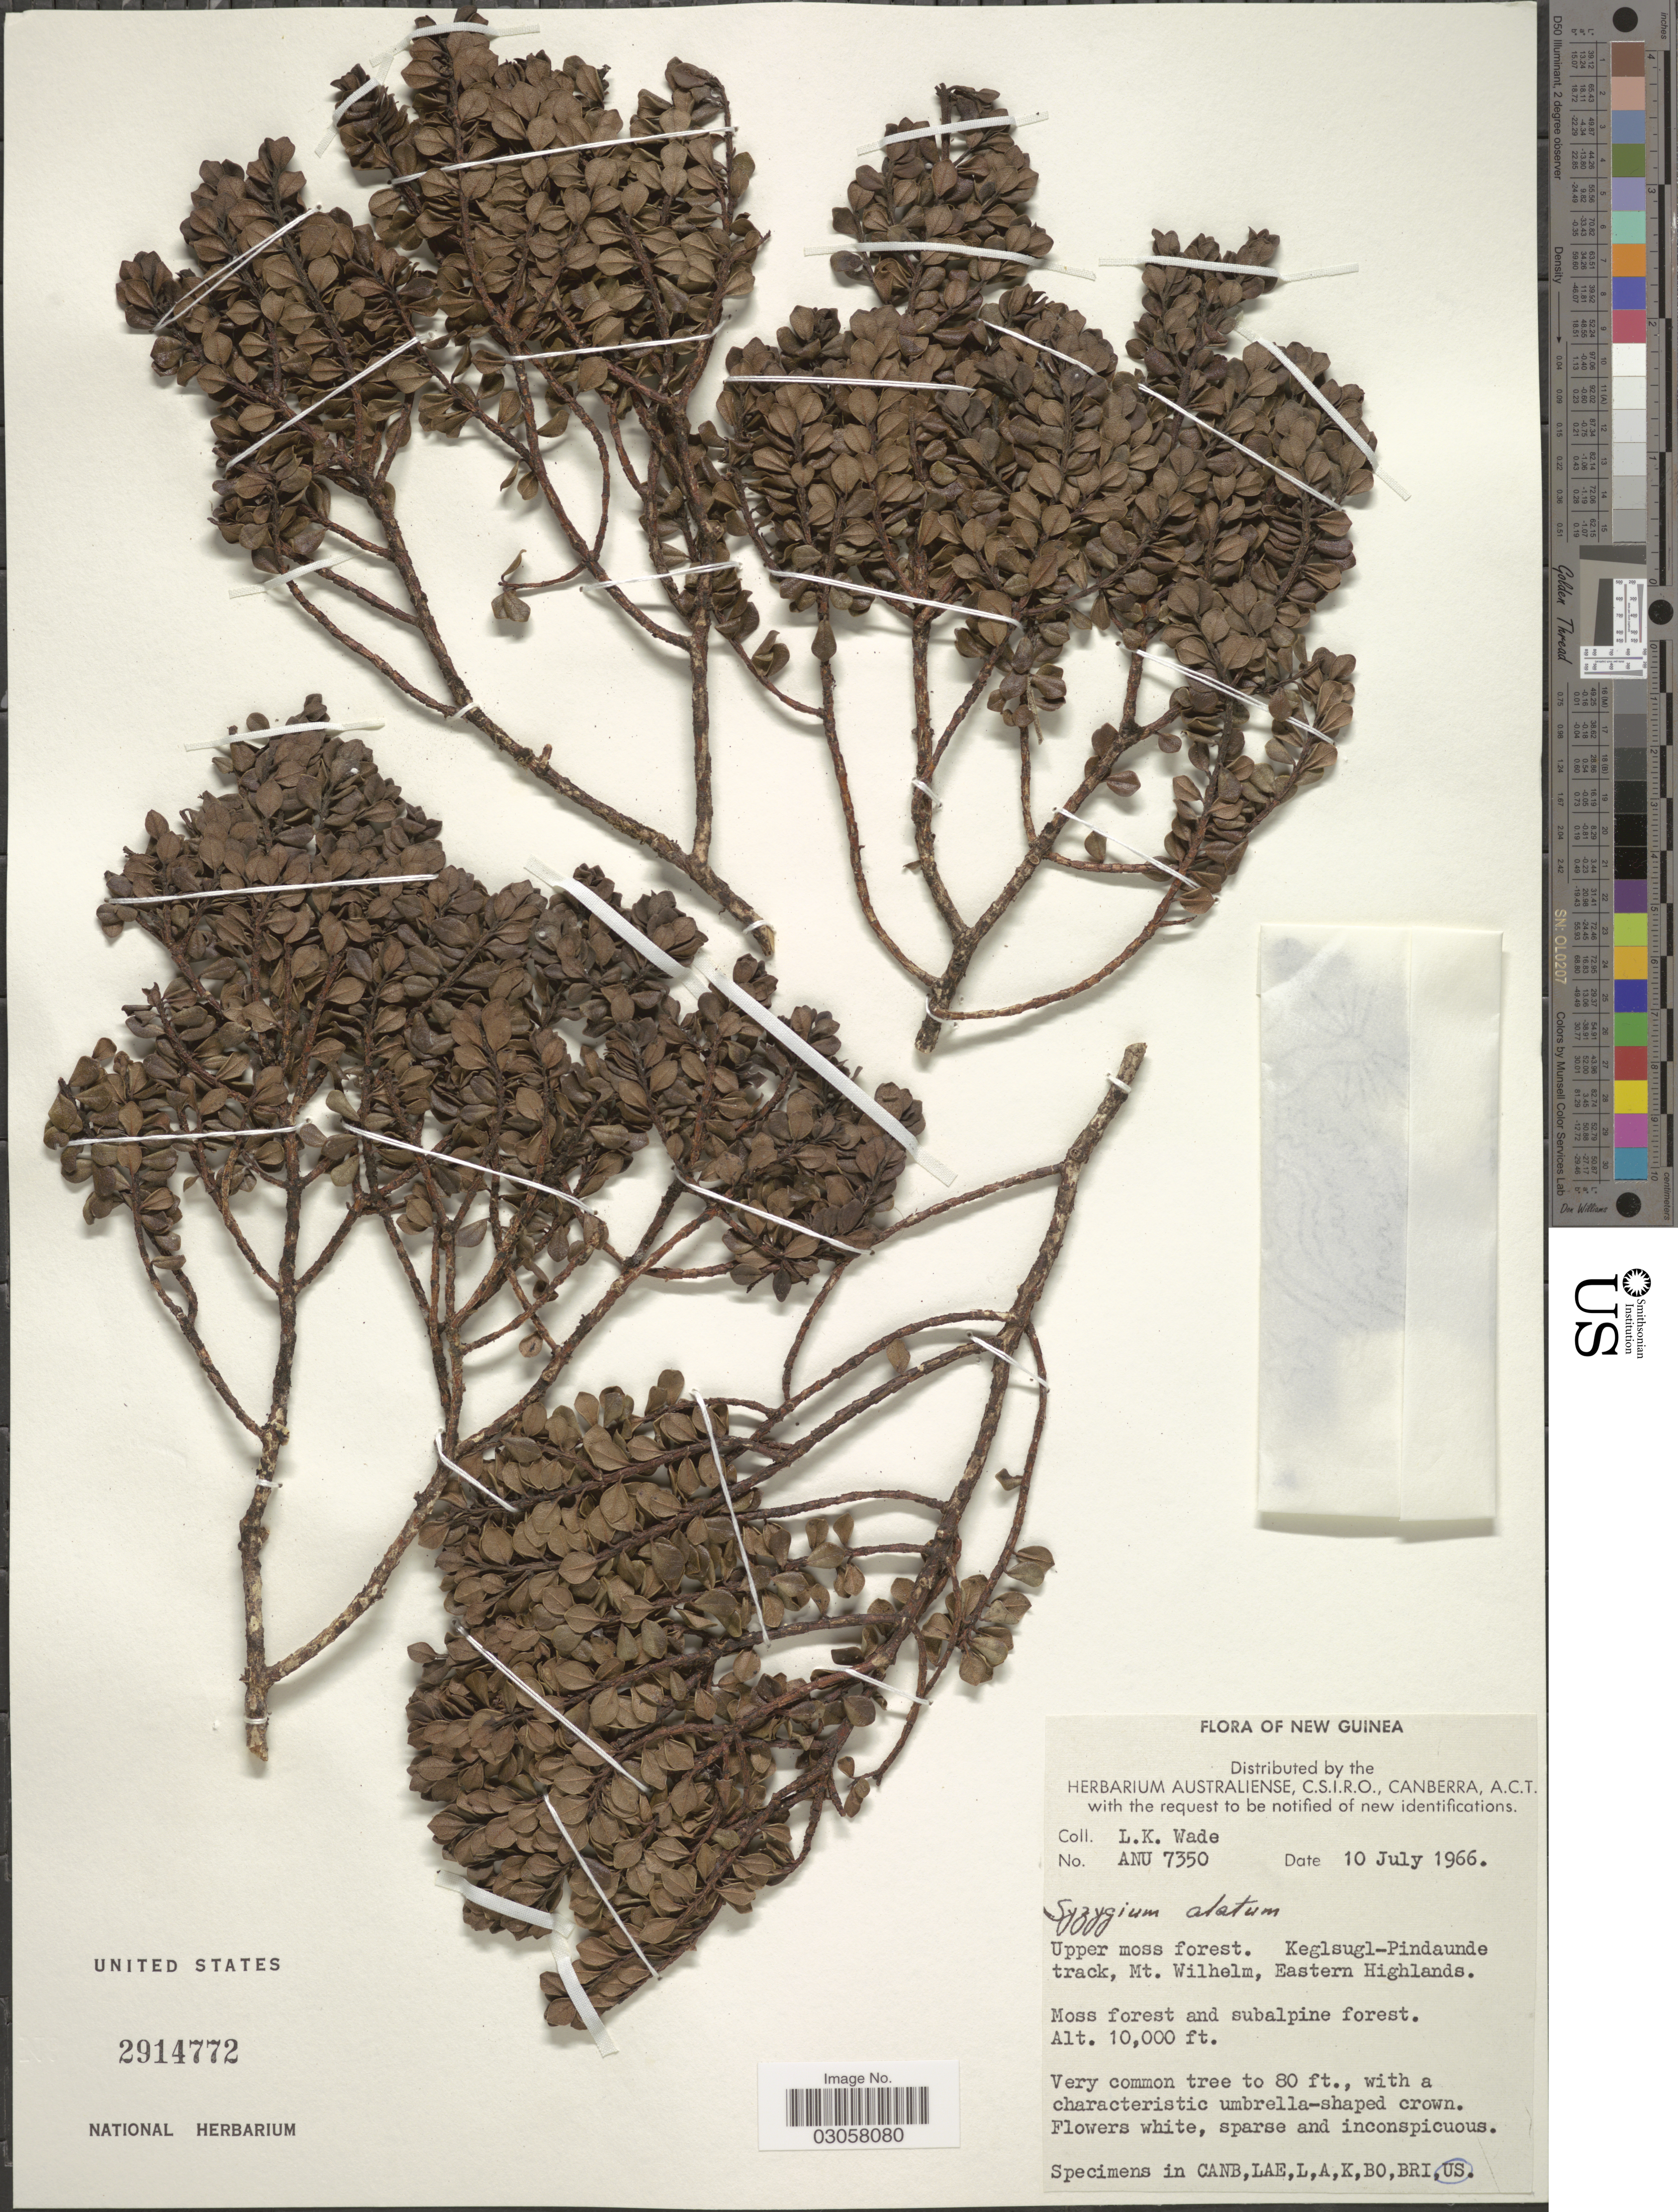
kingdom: Plantae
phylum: Tracheophyta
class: Magnoliopsida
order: Myrtales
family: Myrtaceae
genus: Syzygium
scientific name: Syzygium alatum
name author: (Lauterb.) Diels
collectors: L. K. Wade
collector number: ANU 7350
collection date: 1966-07-10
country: Papua New Guinea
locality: New Guinea. Upper moss forest. Keglsugl-Pindaunde track, Mt. Wilhelm, Eastern Highlands.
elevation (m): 3048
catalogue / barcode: US 2914772